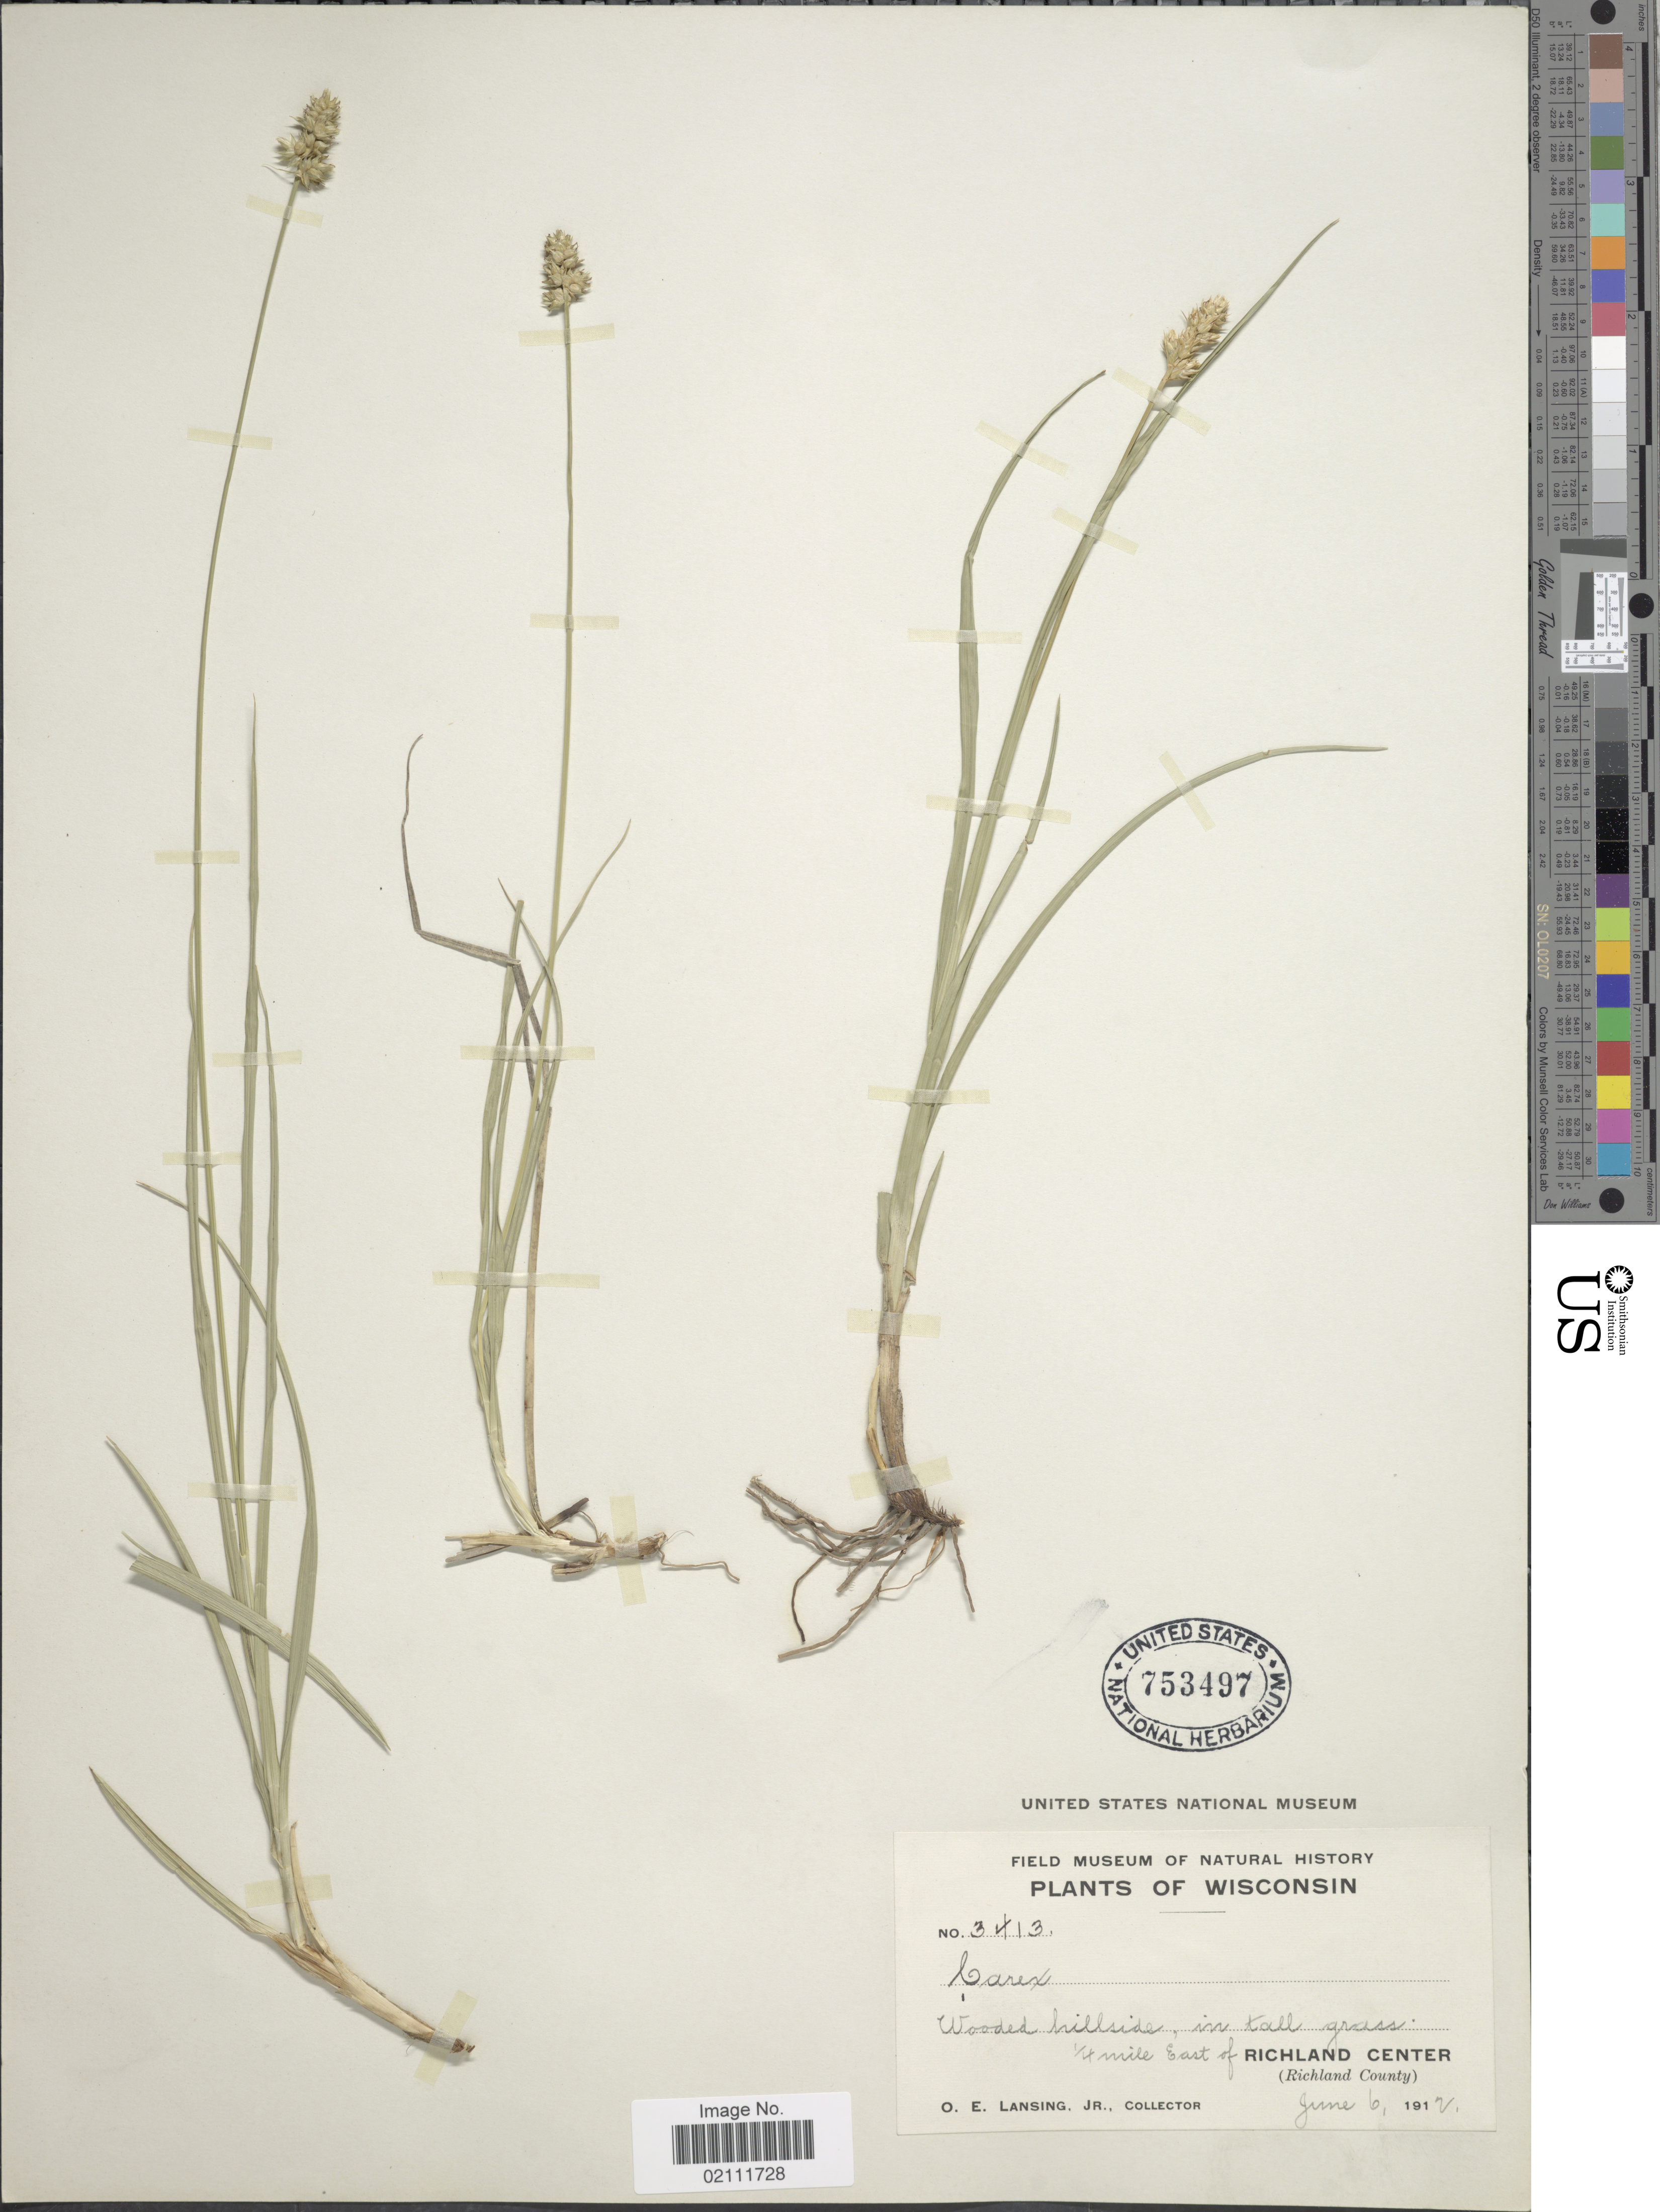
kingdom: Plantae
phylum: Tracheophyta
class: Liliopsida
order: Poales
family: Cyperaceae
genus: Carex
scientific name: Carex gravida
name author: L.H. Bailey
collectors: O. Lansing Jr.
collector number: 3413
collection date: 1912-06-06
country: United States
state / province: Wisconsin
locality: Wooded hillside, in tall grass, 1/4 mile East of Richland Center (Richland County).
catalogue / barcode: US 753497